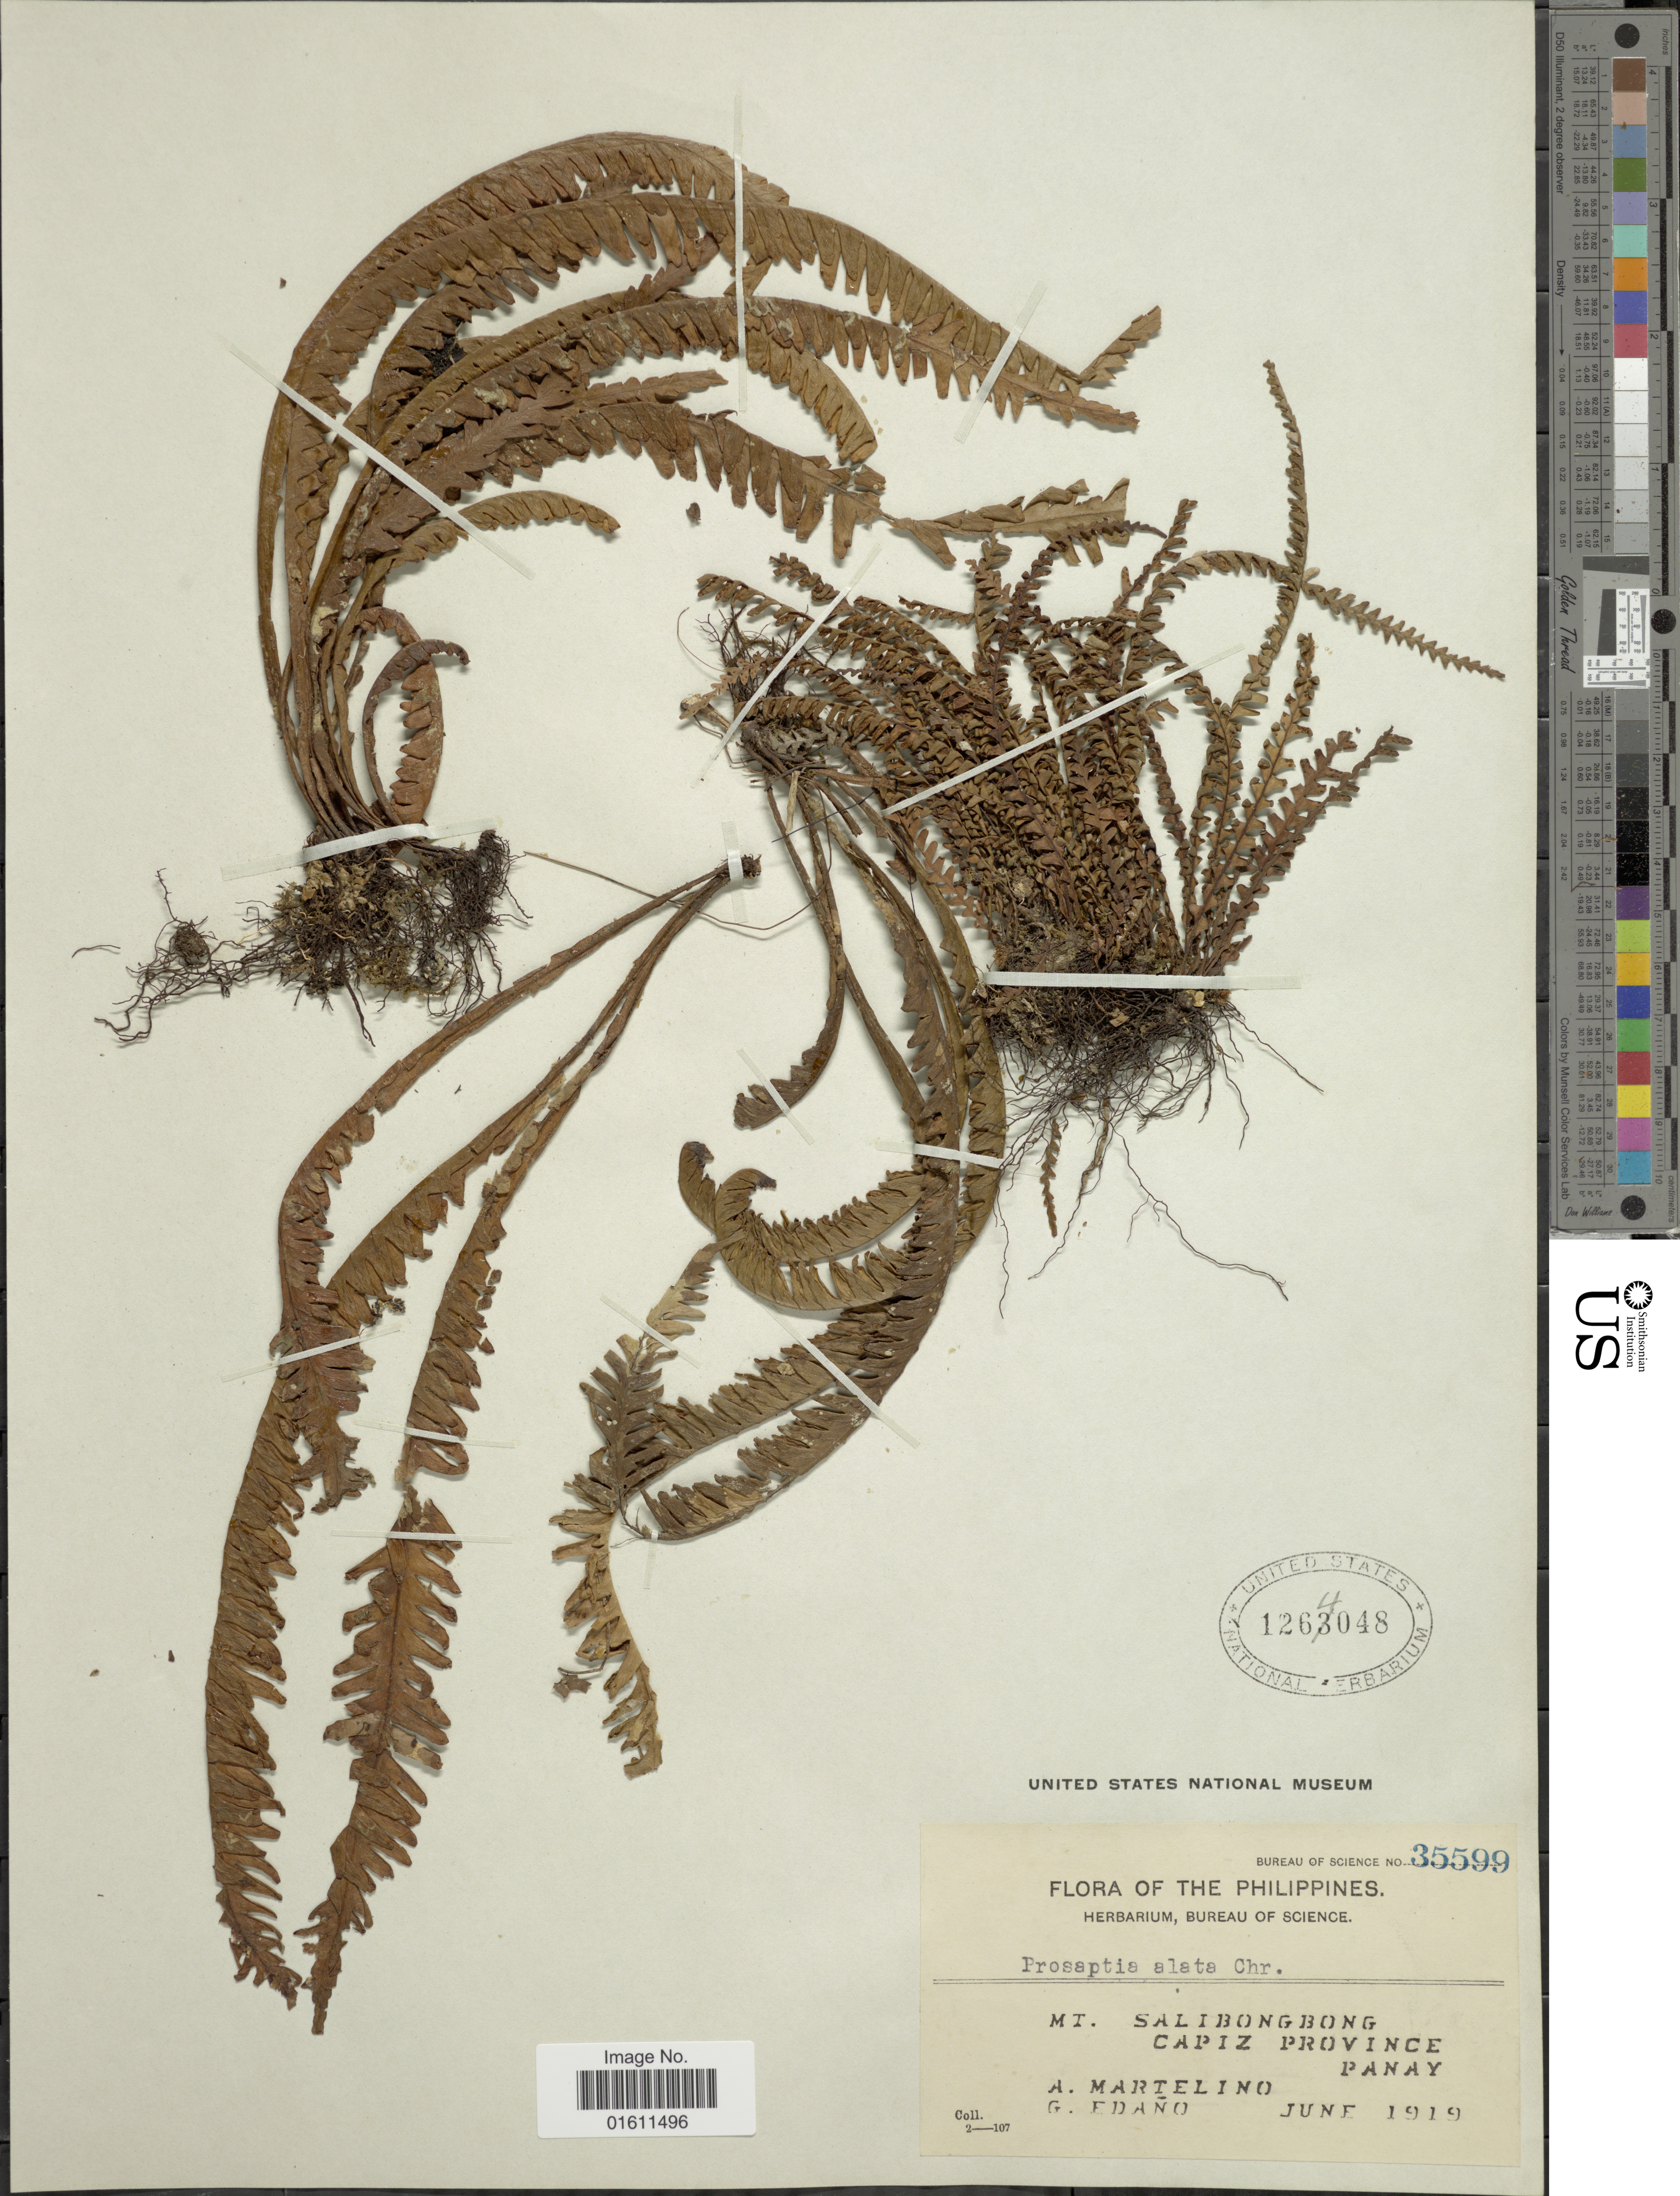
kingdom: Plantae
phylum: Tracheophyta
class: Polypodiopsida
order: Polypodiales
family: Polypodiaceae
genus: Prosaptia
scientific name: Prosaptia alata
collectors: A. Martelino & G. Edaño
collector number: Bureau of Science 35599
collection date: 1919-06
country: Philippines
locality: Mt. Salibonbong Capiz Province, Panay.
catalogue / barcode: US 1264048